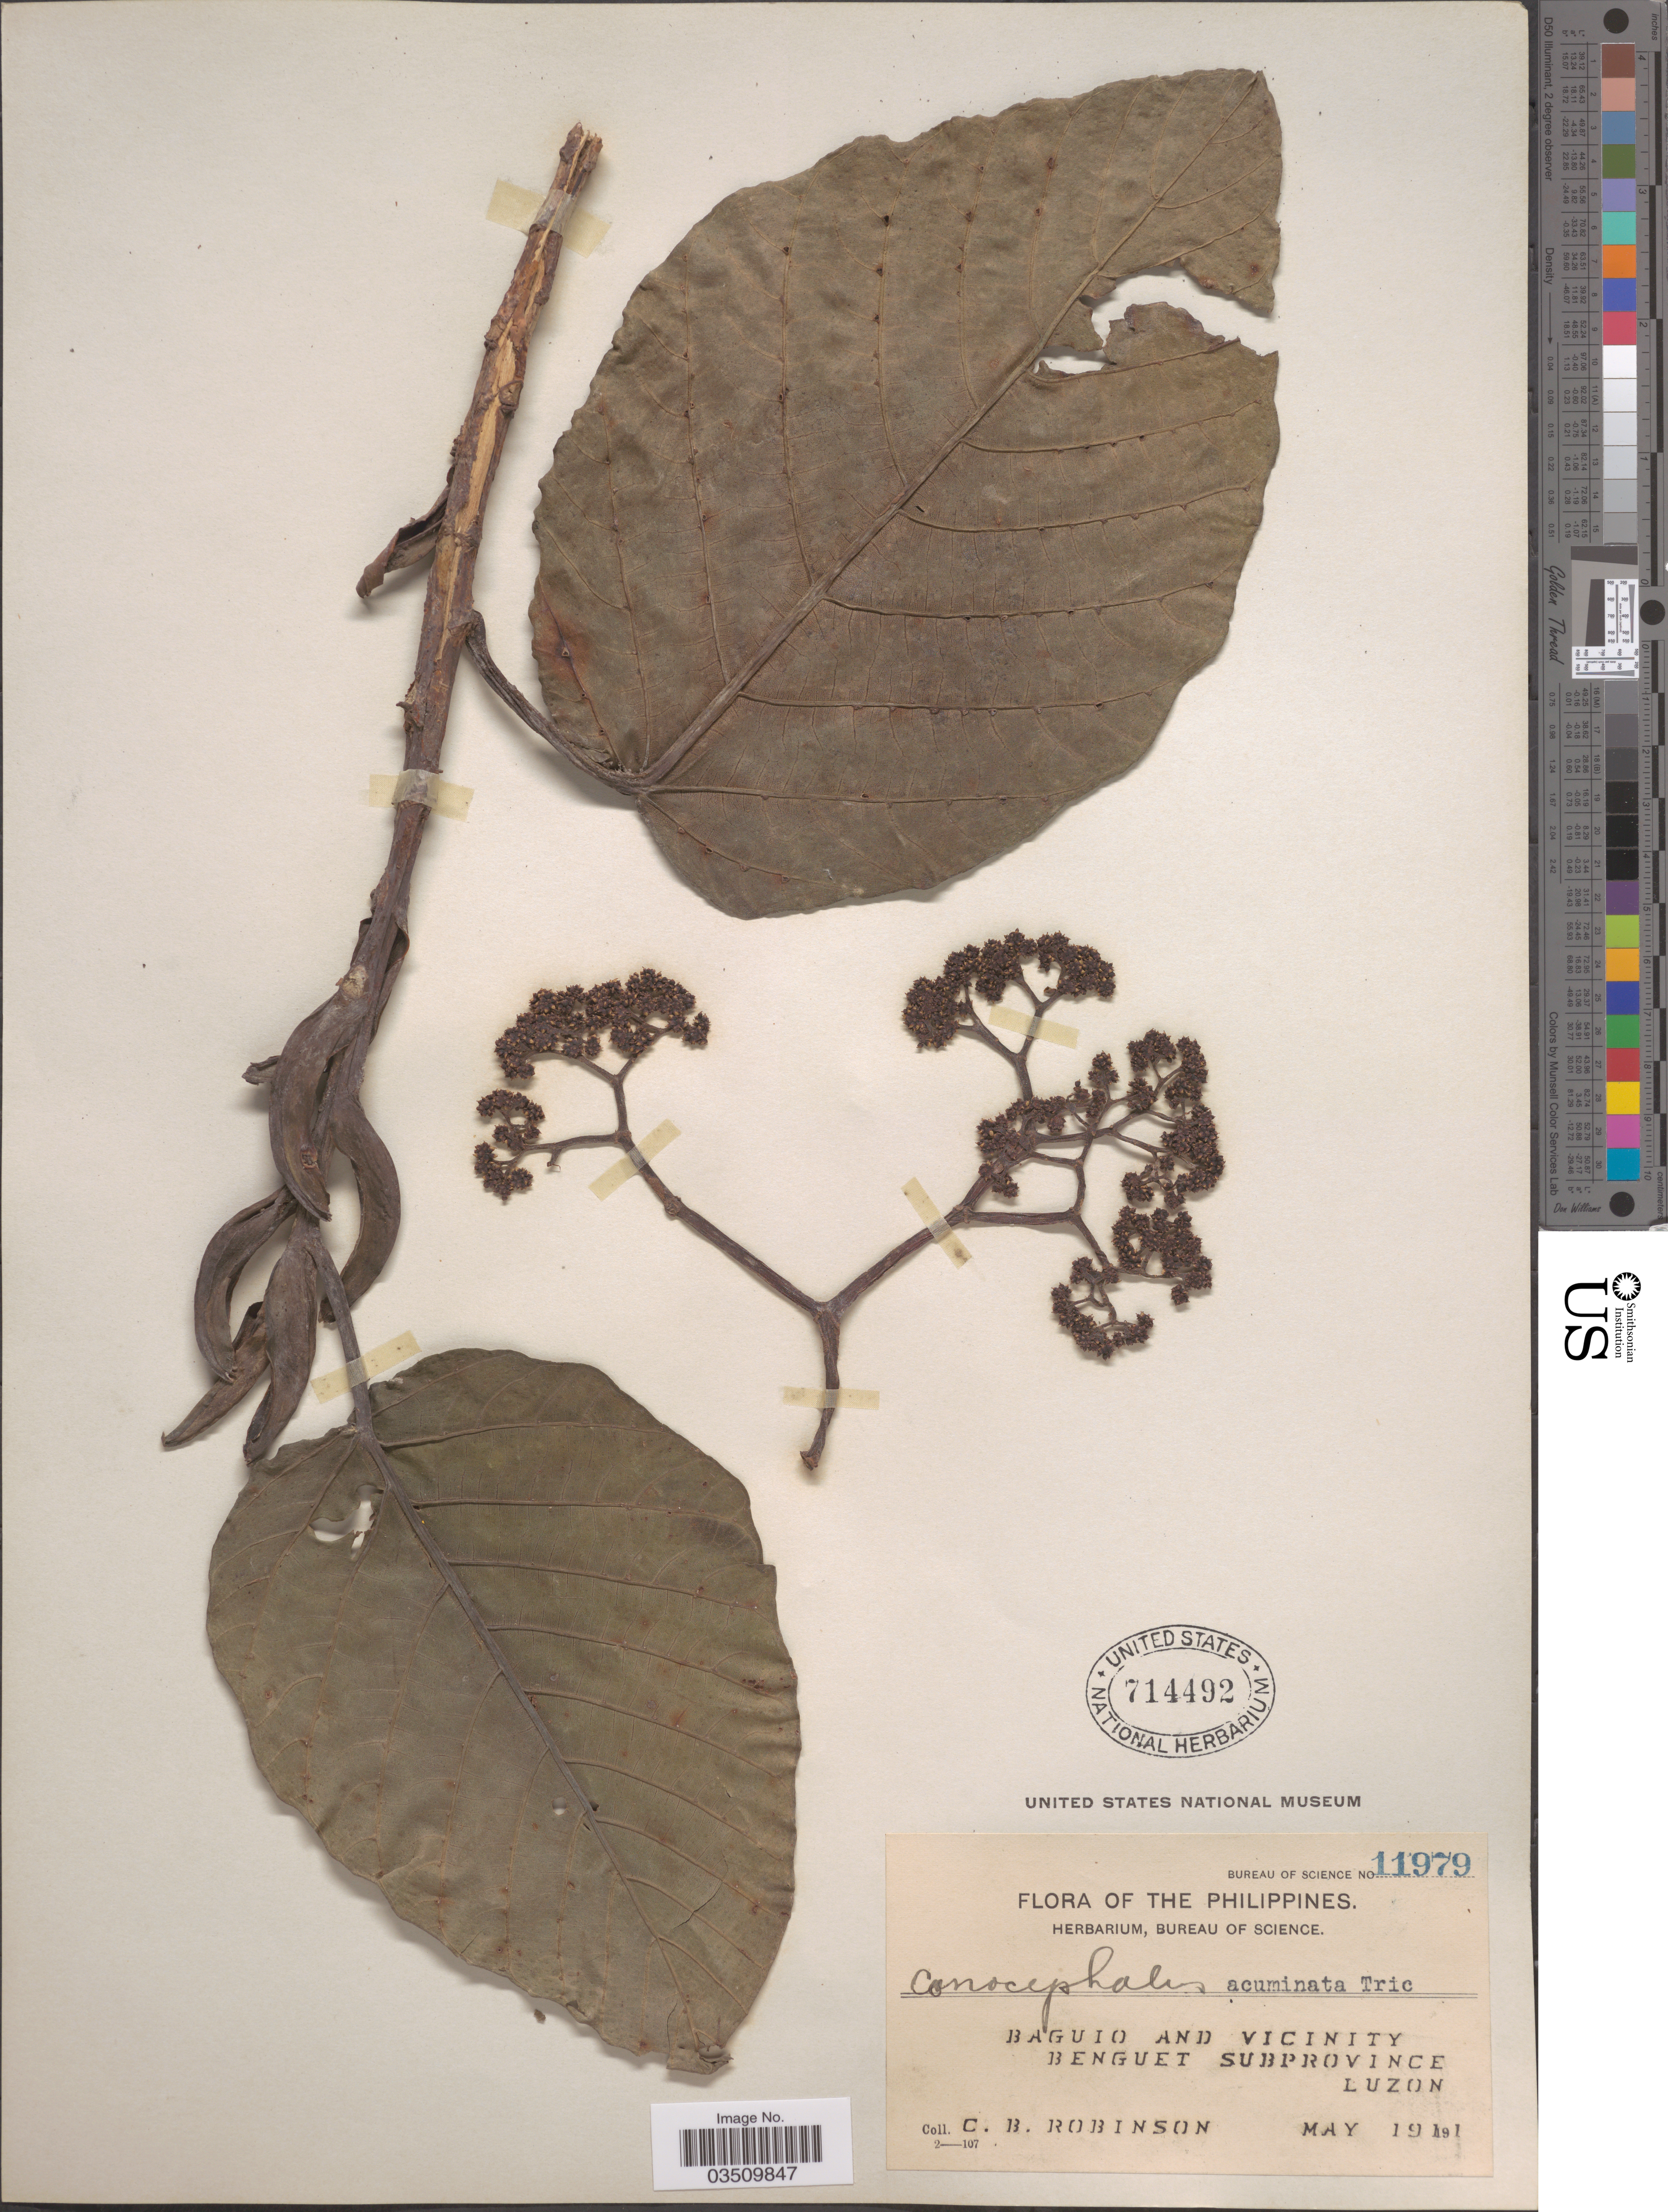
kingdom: Plantae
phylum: Tracheophyta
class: Magnoliopsida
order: Rosales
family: Urticaceae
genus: Poikilospermum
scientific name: Poikilospermum acuminatum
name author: (Trécul) Merr.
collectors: C. Robinson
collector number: Bureau of Science 11979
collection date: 1911-05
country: Philippines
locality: Baguio and vicinity, Benguet Subprovince, Luzon.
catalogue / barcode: US 714492